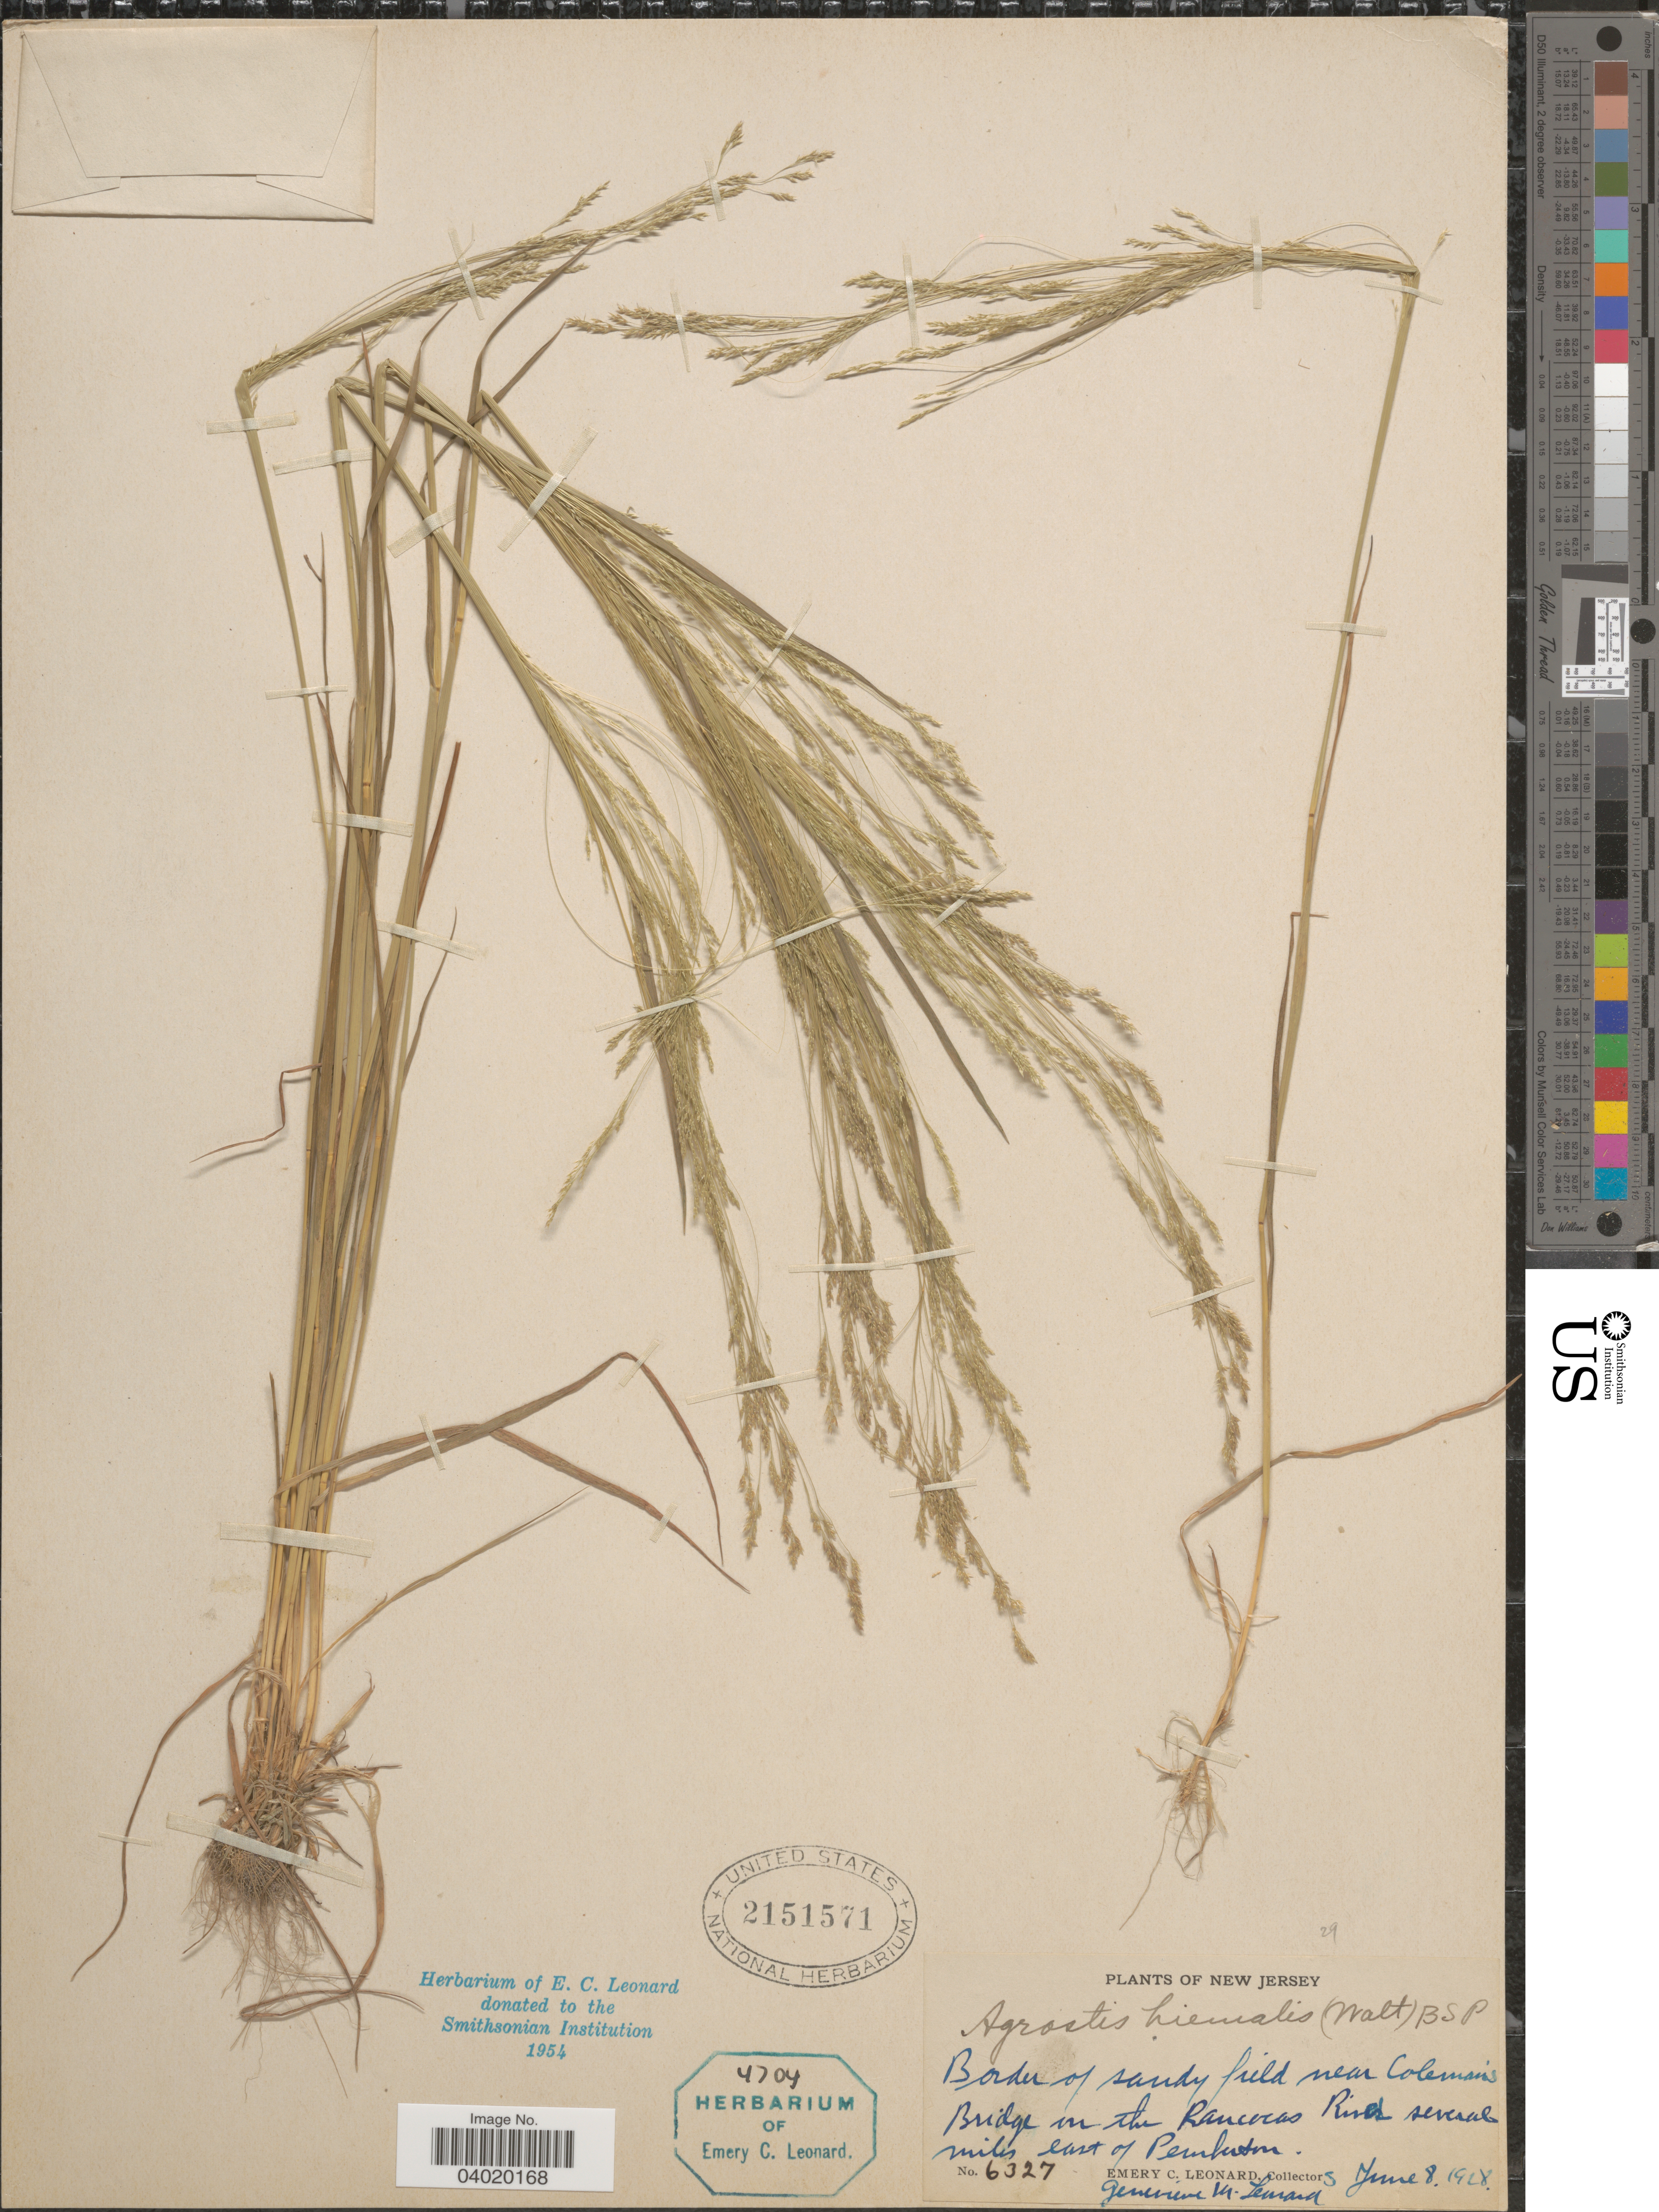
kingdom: Plantae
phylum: Tracheophyta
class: Liliopsida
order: Poales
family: Poaceae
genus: Agrostis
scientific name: Agrostis hyemalis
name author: (Walter) Britton et al.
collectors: E. C. Leonard & G. M. Leonard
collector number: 6327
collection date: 1928-06-08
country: United States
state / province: New Jersey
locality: Border of sandy field near Coleman's Bridge on the Rancocas Road several miles east of Pemberton.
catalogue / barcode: US 2151571